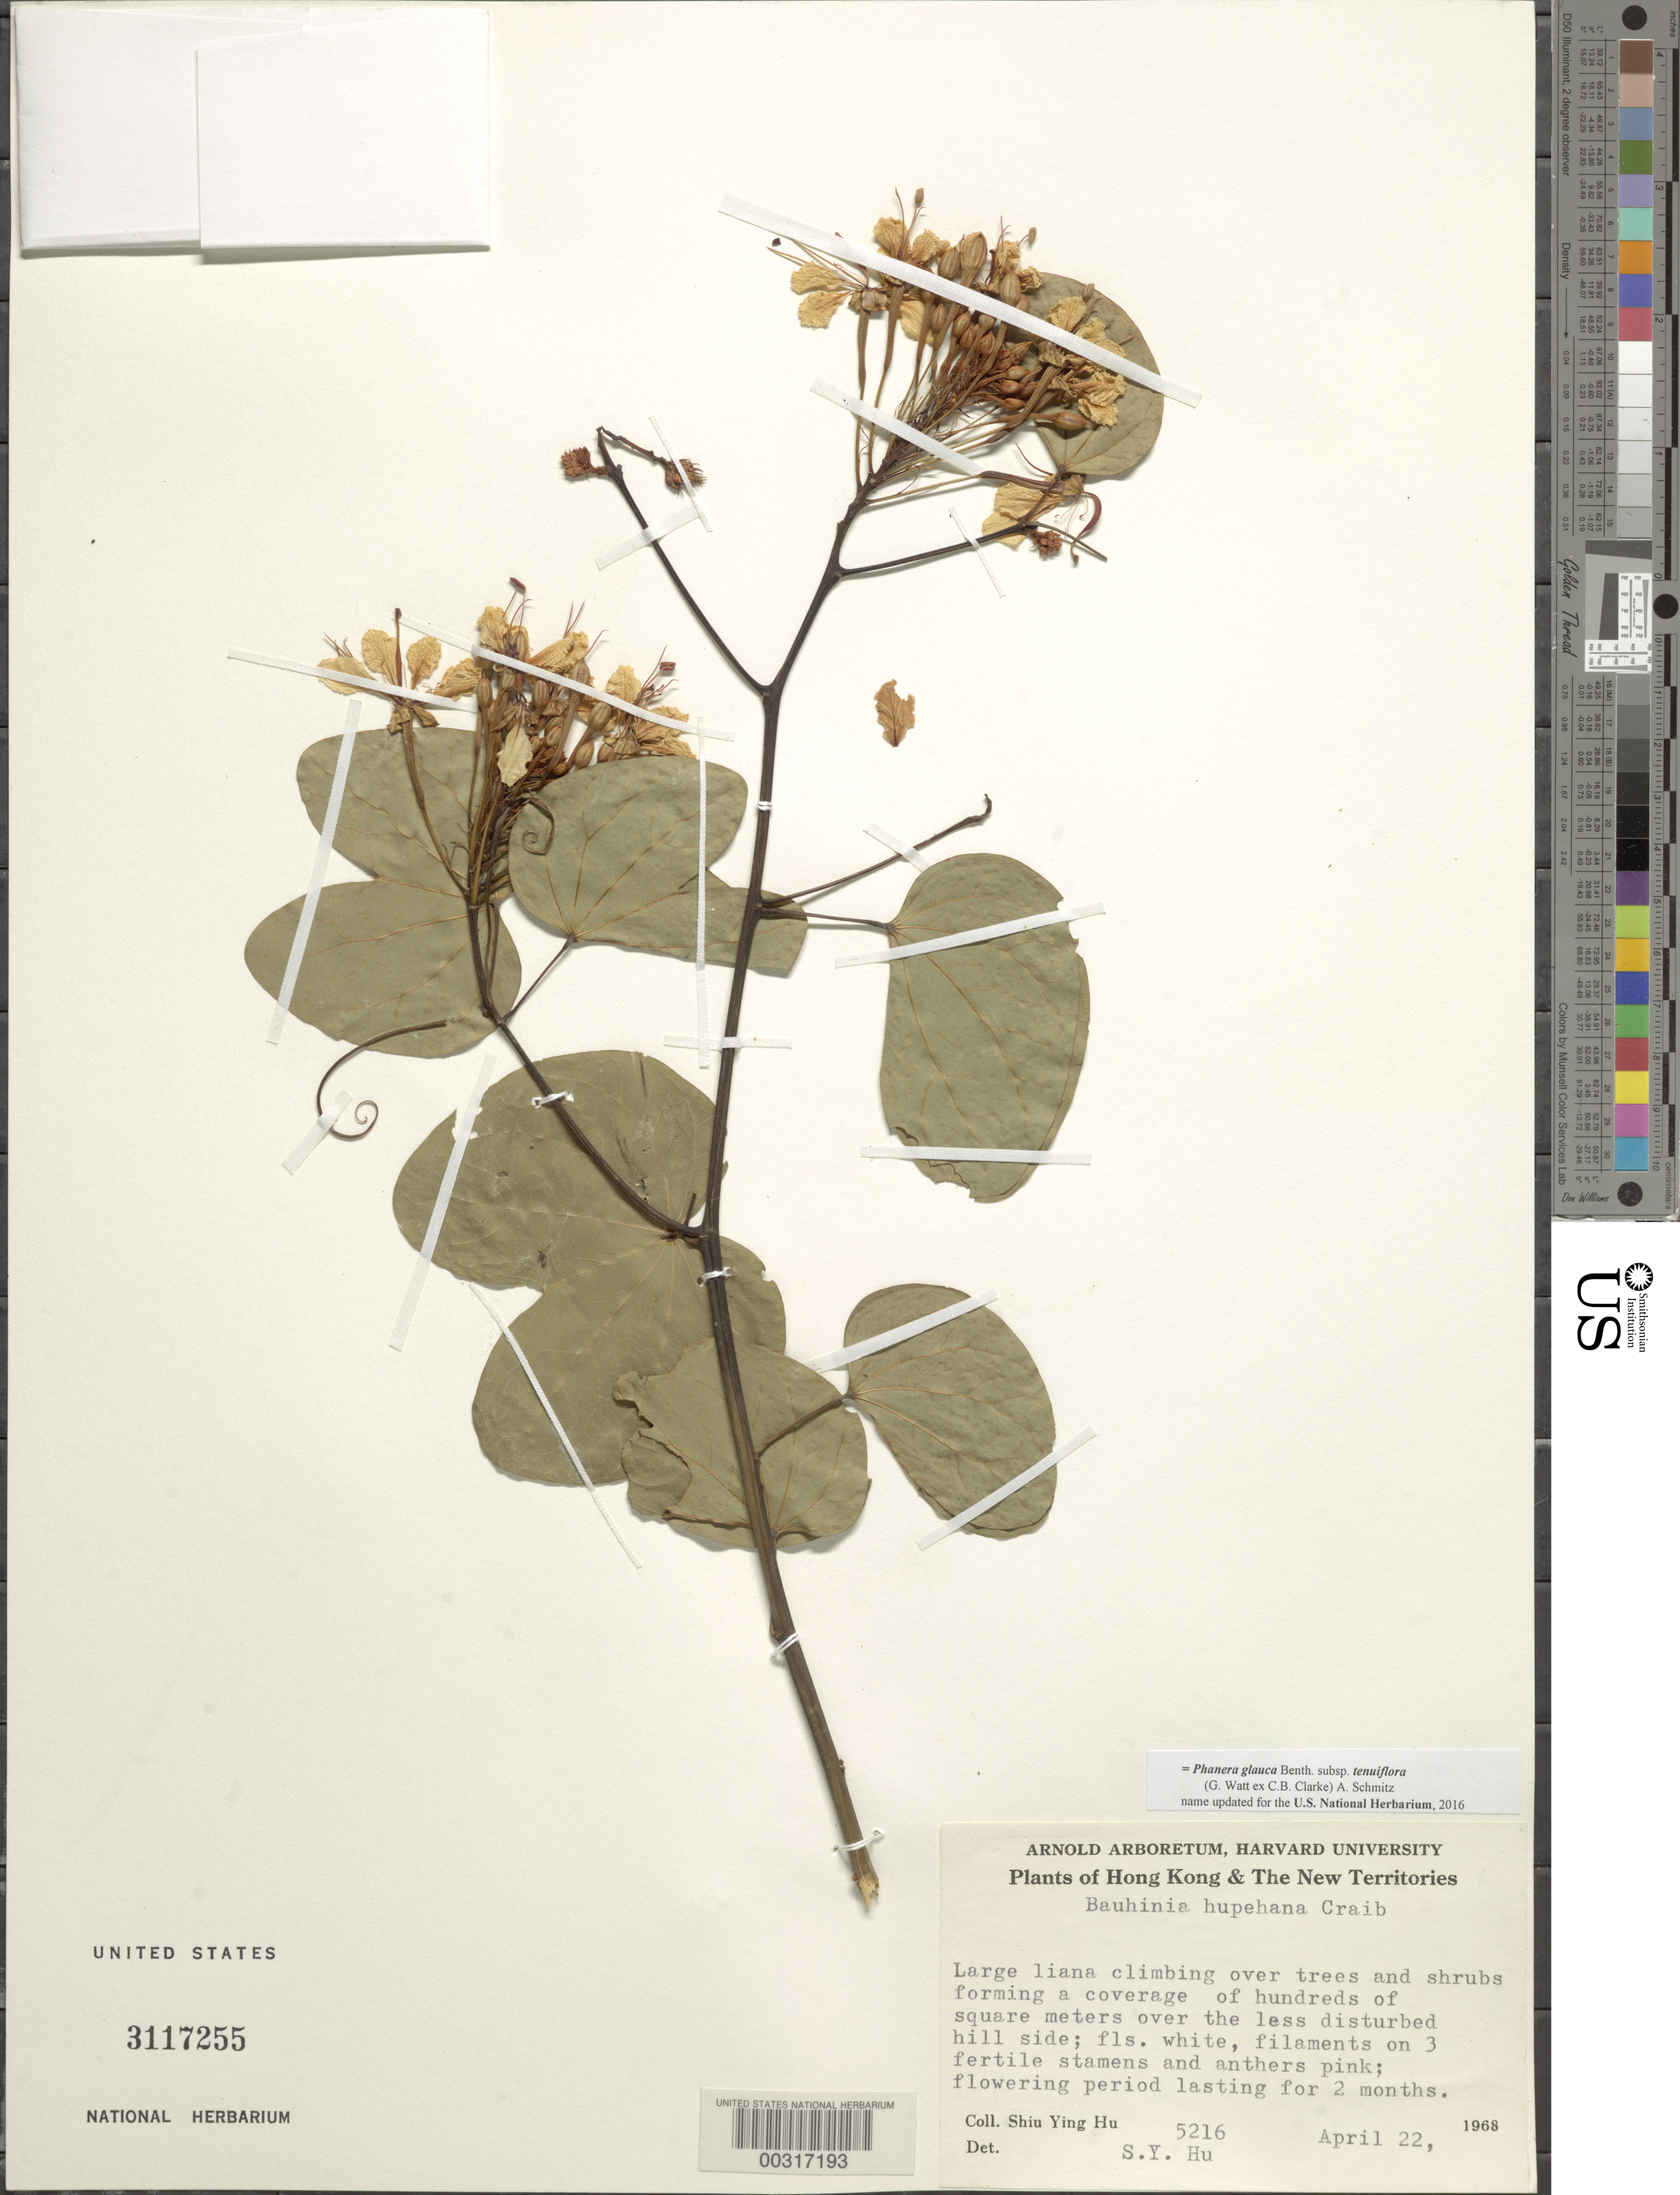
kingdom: Plantae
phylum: Tracheophyta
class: Magnoliopsida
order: Fabales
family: Fabaceae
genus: Phanera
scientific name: Phanera glauca subsp. tenuiflora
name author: (Watt ex C.B. Clarke) A.Schmitz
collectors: S. Y. Hu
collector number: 5216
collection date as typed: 22 Apr 1968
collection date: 1968-04-22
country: China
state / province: Hong Kong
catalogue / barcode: US 3117255